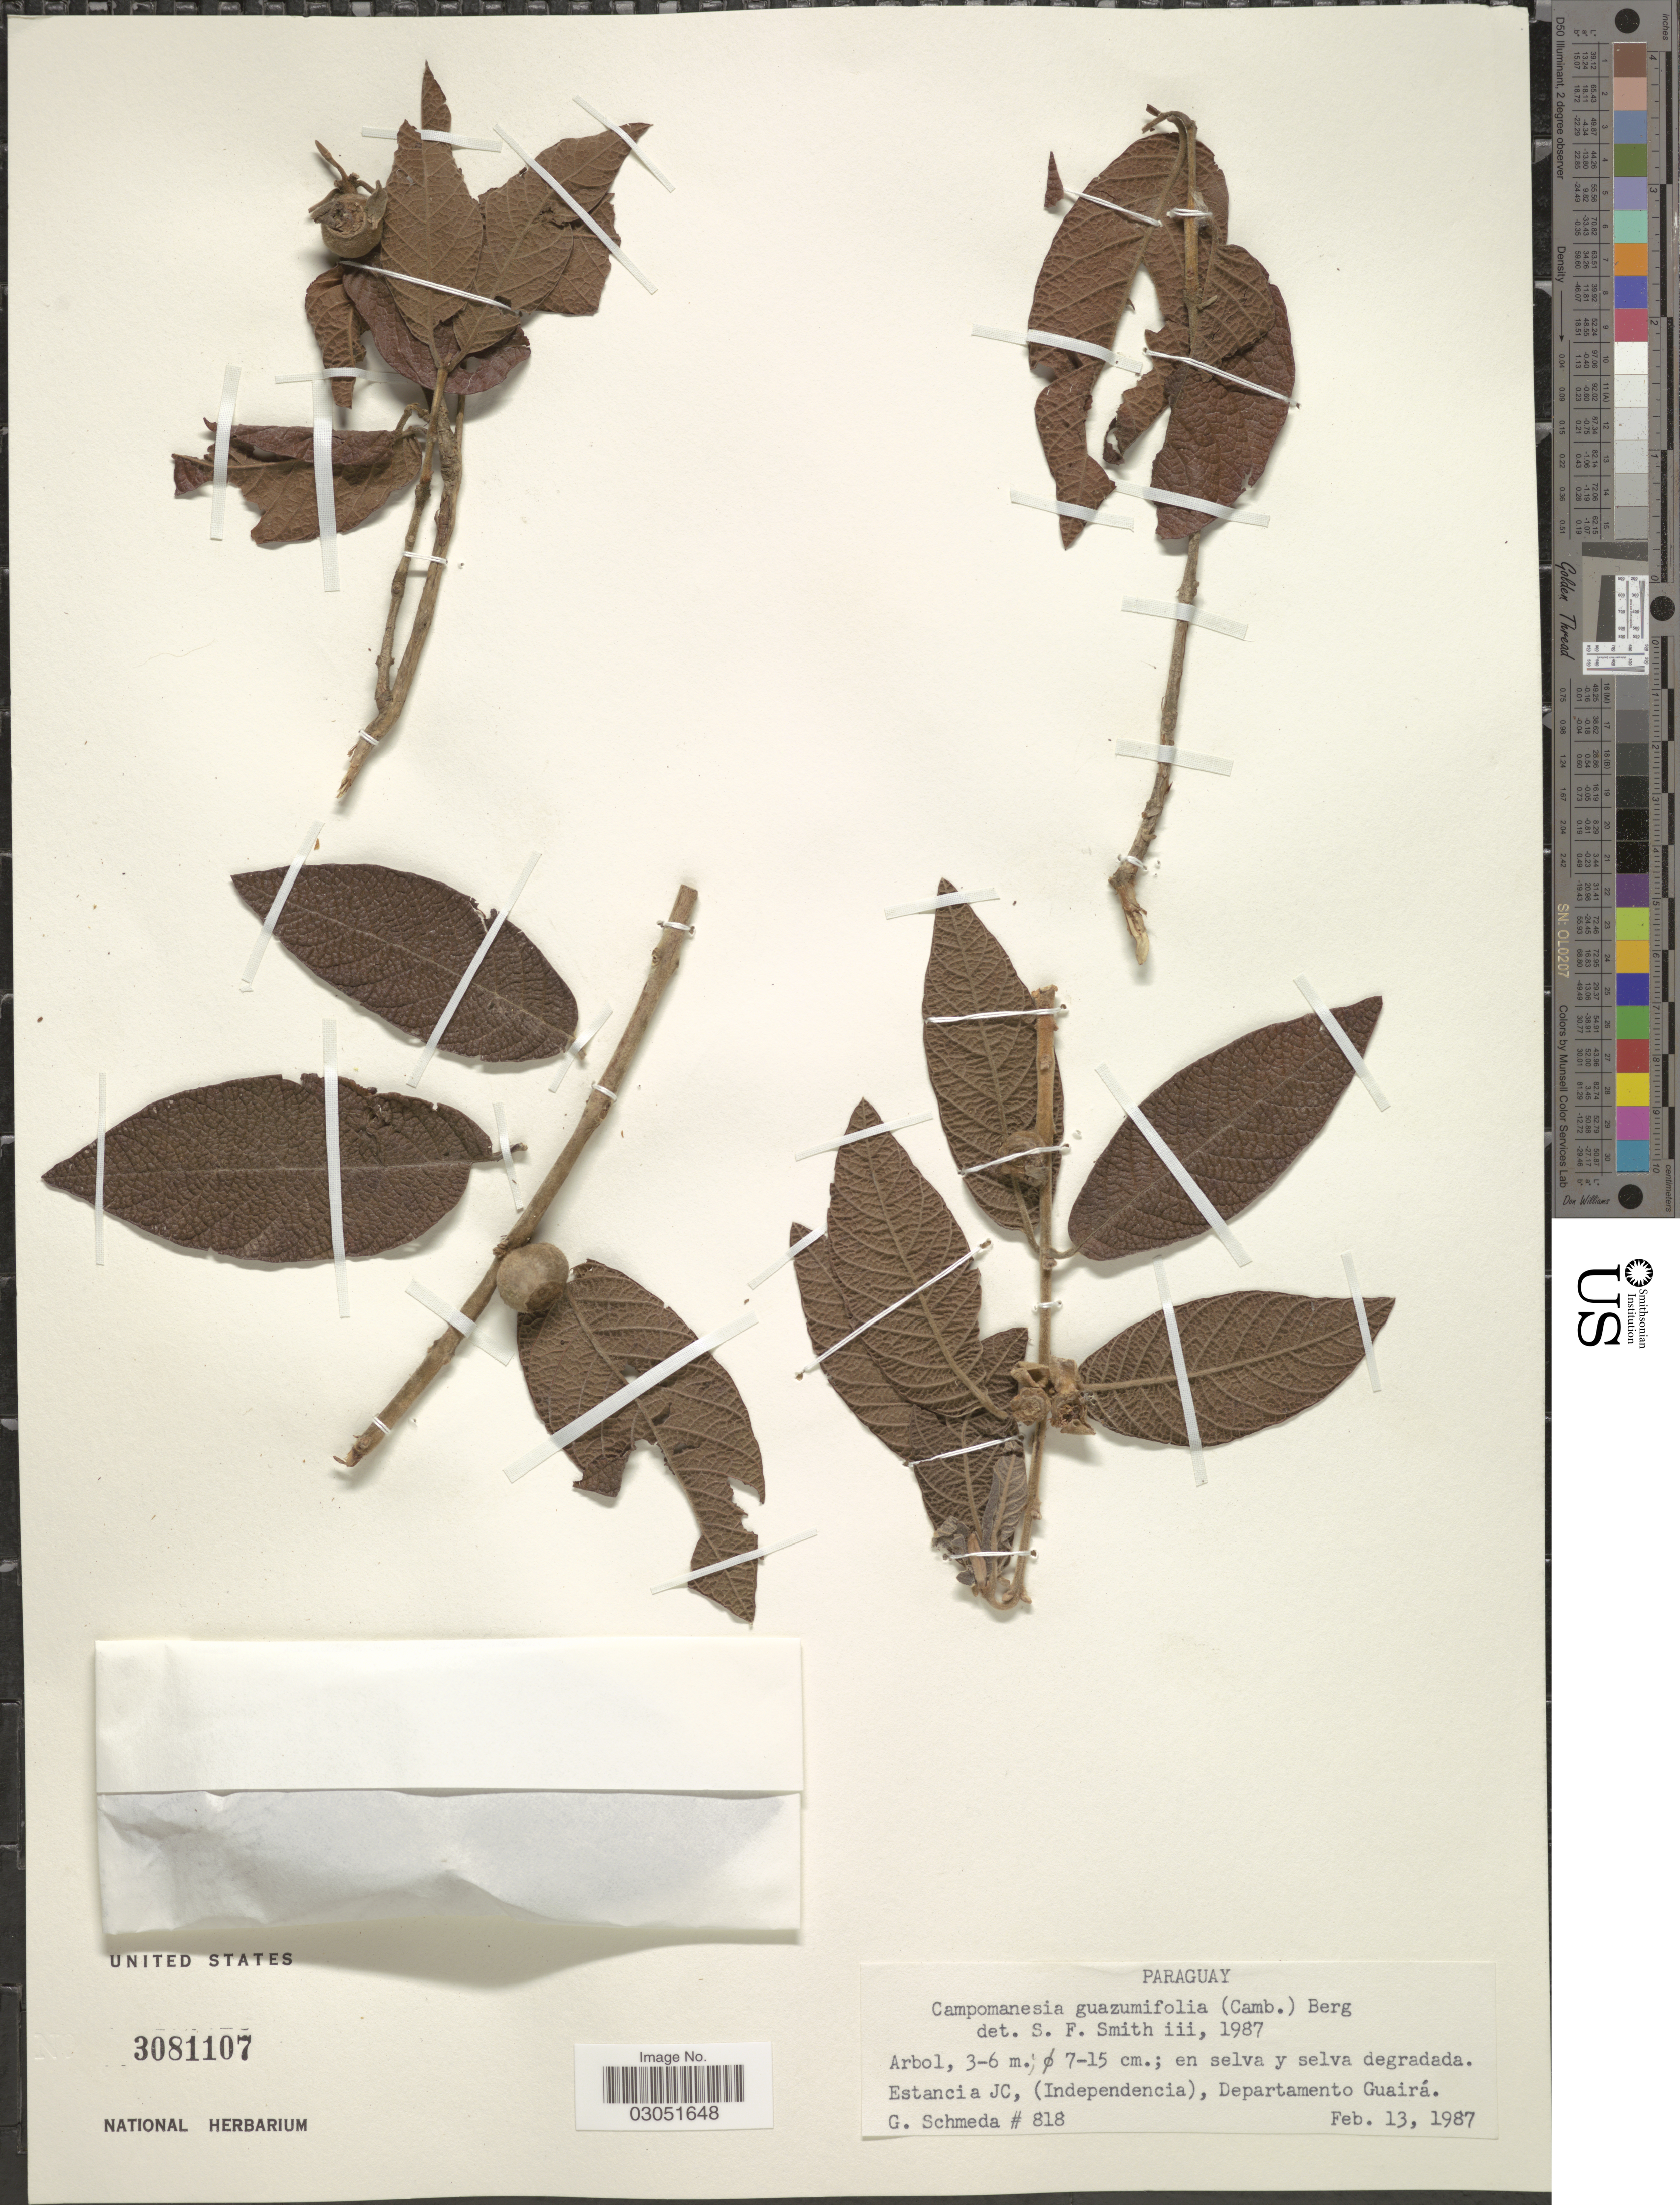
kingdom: Plantae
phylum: Tracheophyta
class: Magnoliopsida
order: Myrtales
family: Myrtaceae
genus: Campomanesia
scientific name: Campomanesia guazumifolia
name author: (Cambess.) O. Berg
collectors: G. Schmeda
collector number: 818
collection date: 1987-02-13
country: Paraguay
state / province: Guaira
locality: Estancia JC, (Independencia), Departamento Guairá.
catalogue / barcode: US 3081107